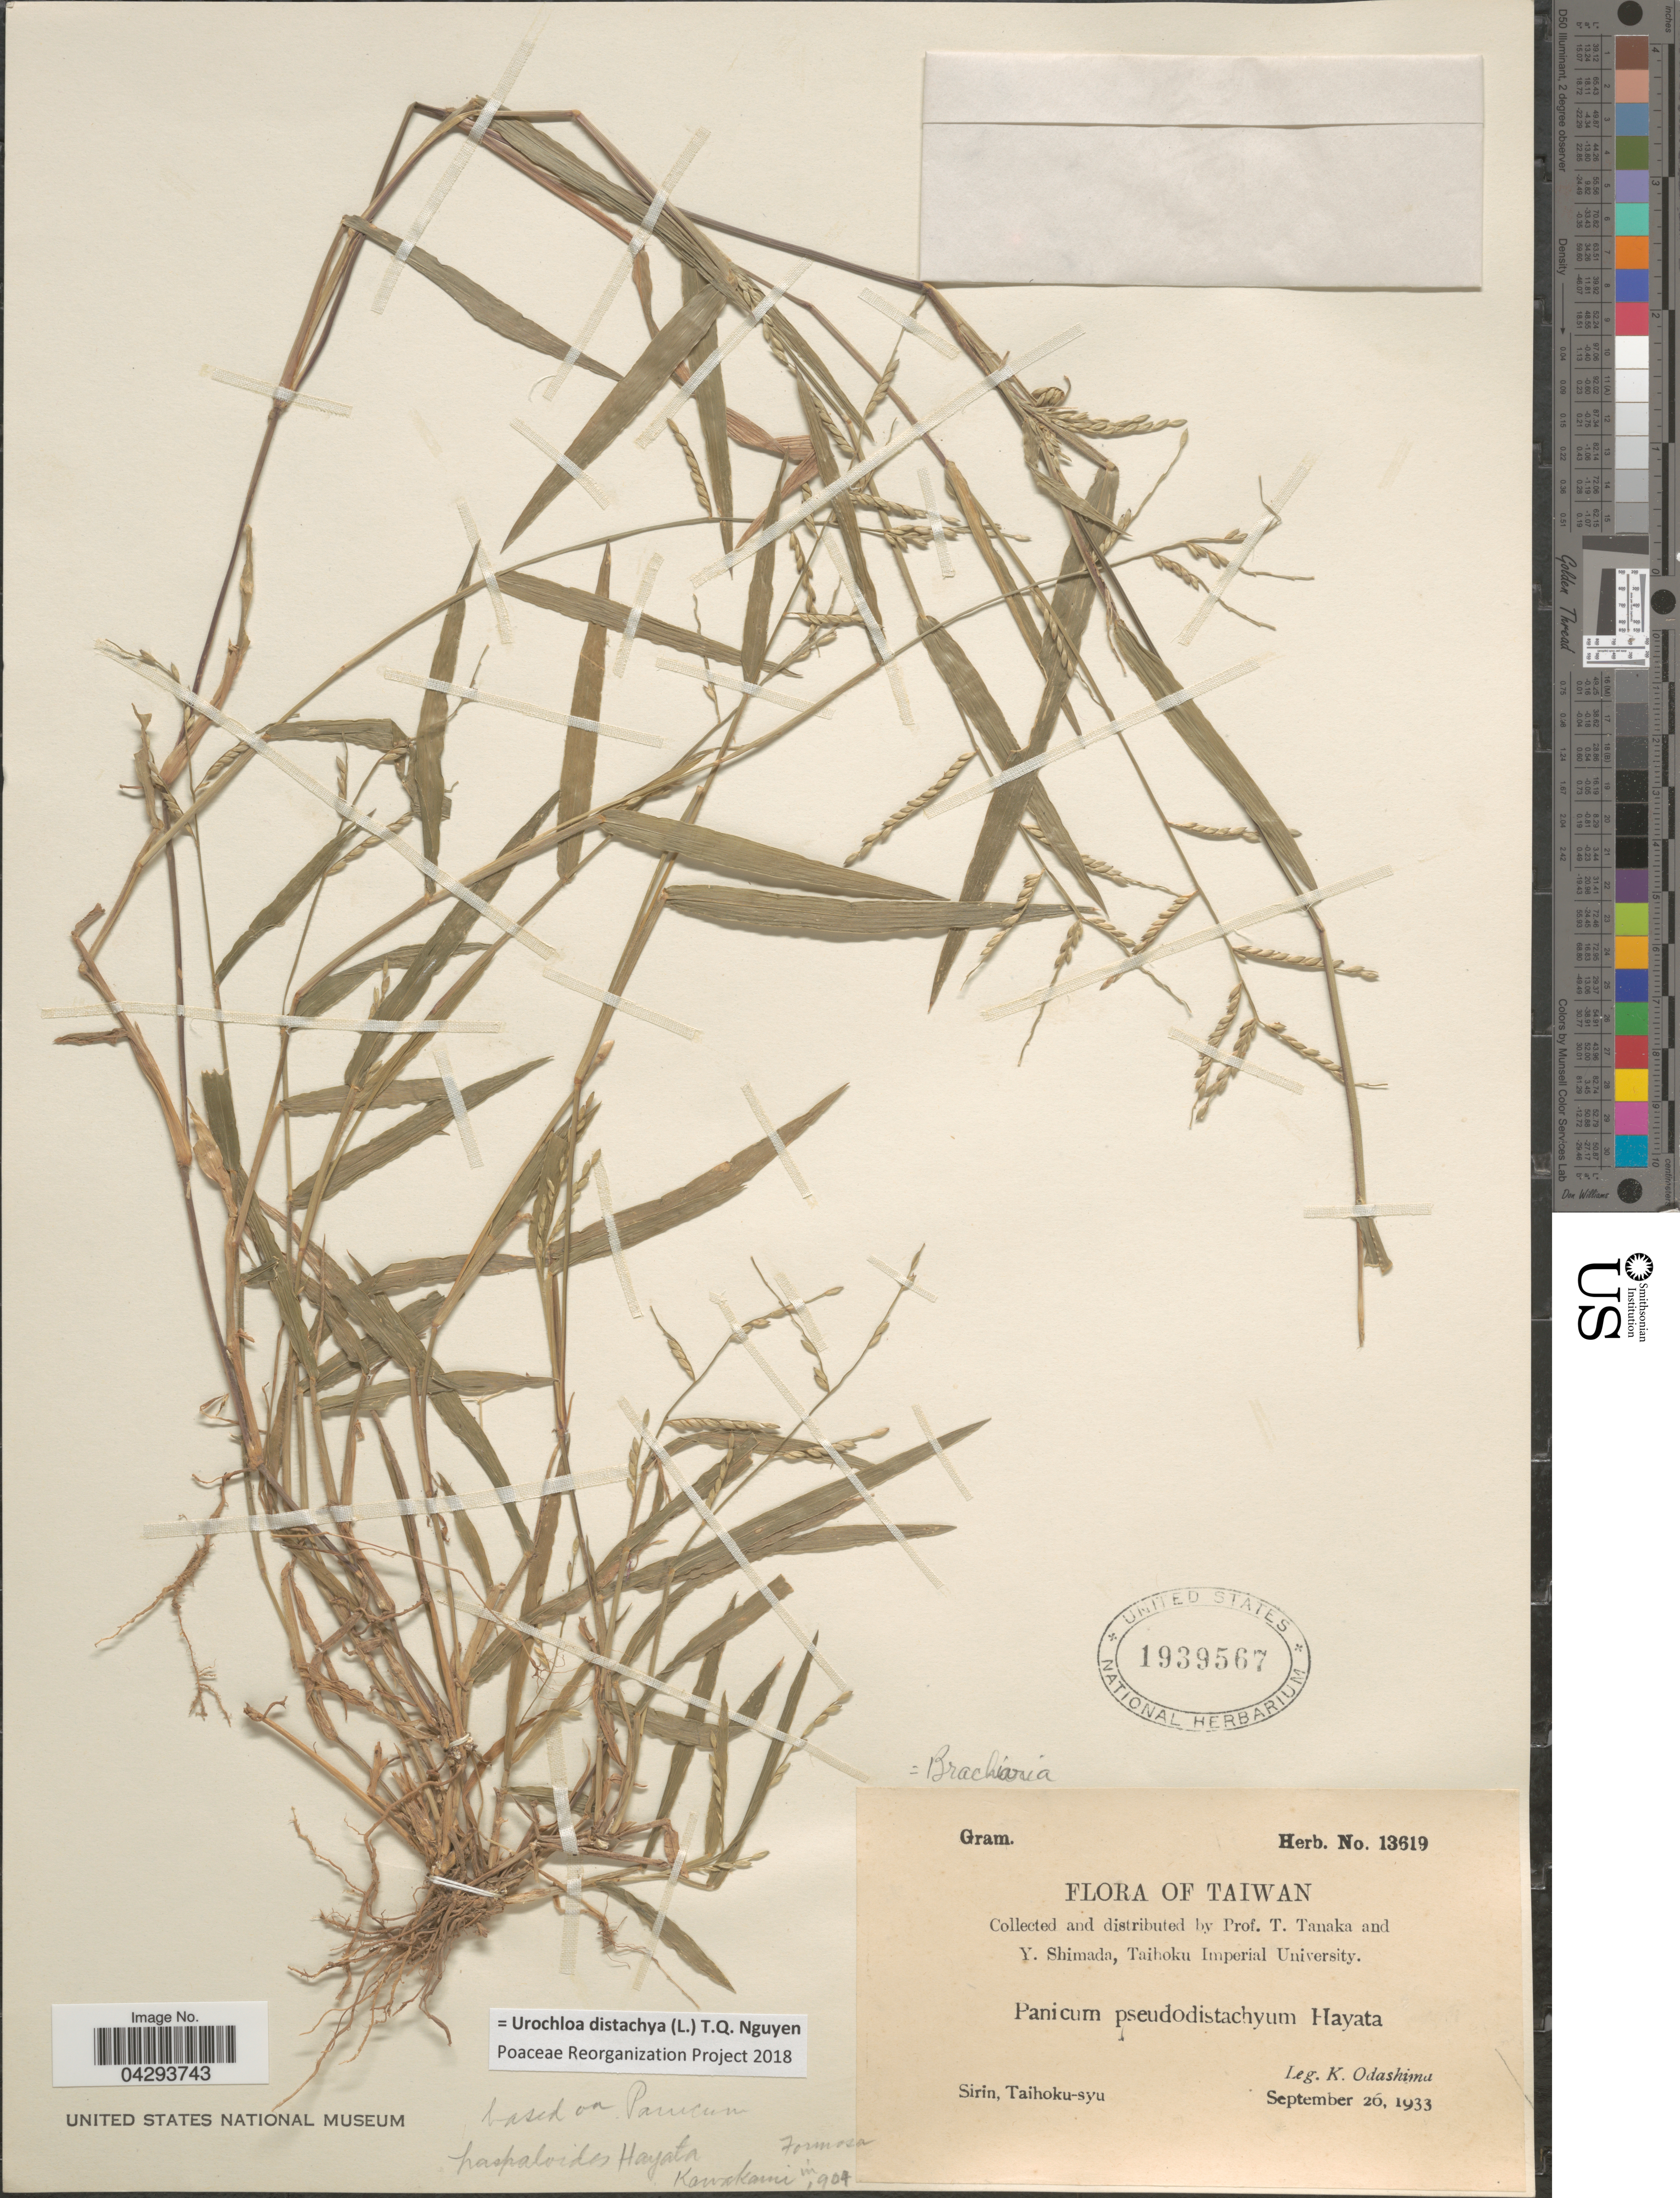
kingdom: Plantae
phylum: Tracheophyta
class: Liliopsida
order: Poales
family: Poaceae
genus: Urochloa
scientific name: Urochloa distachya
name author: (L.) T.Q. Nguyen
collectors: K. Odashima, T. Tanaka & Y. Shimada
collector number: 13619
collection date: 1933-09-26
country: Taiwan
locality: Sirin, Taihoku-syu.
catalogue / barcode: US 1939567